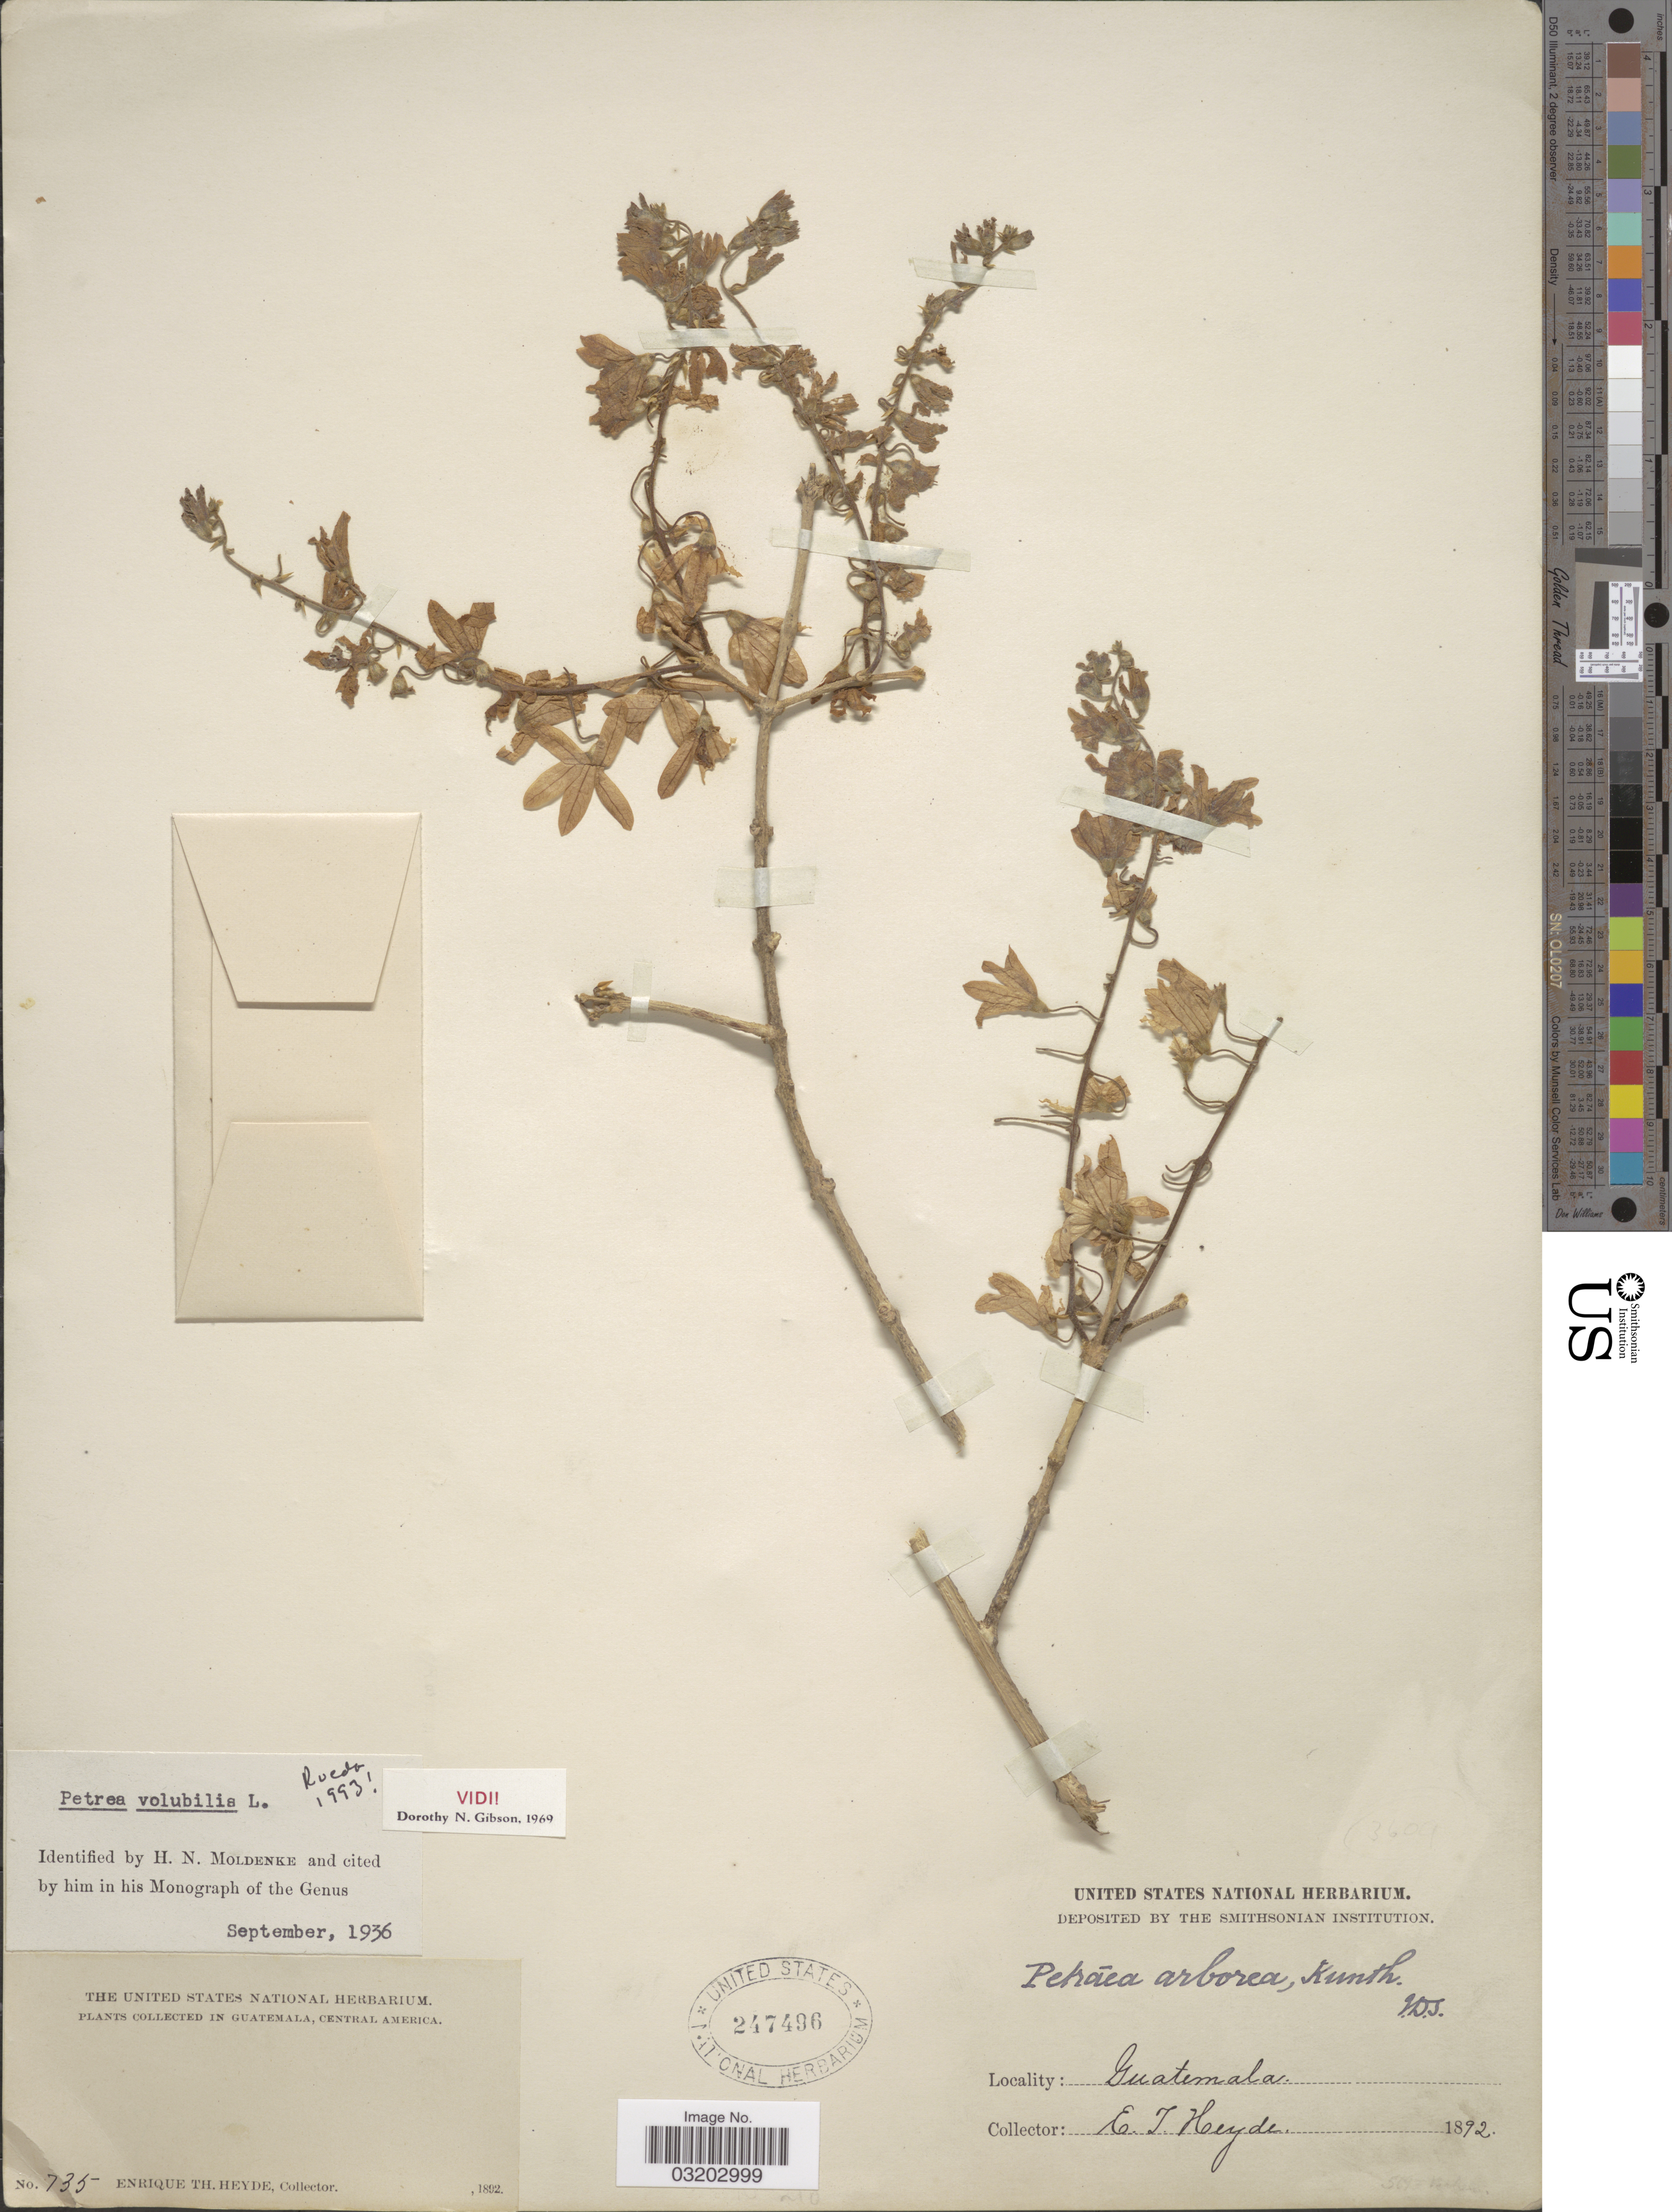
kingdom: Plantae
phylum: Tracheophyta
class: Magnoliopsida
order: Lamiales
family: Verbenaceae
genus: Petrea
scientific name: Petrea volubilis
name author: L.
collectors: E. T. Heyde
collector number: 735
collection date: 1892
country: Guatemala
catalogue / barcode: US 247496